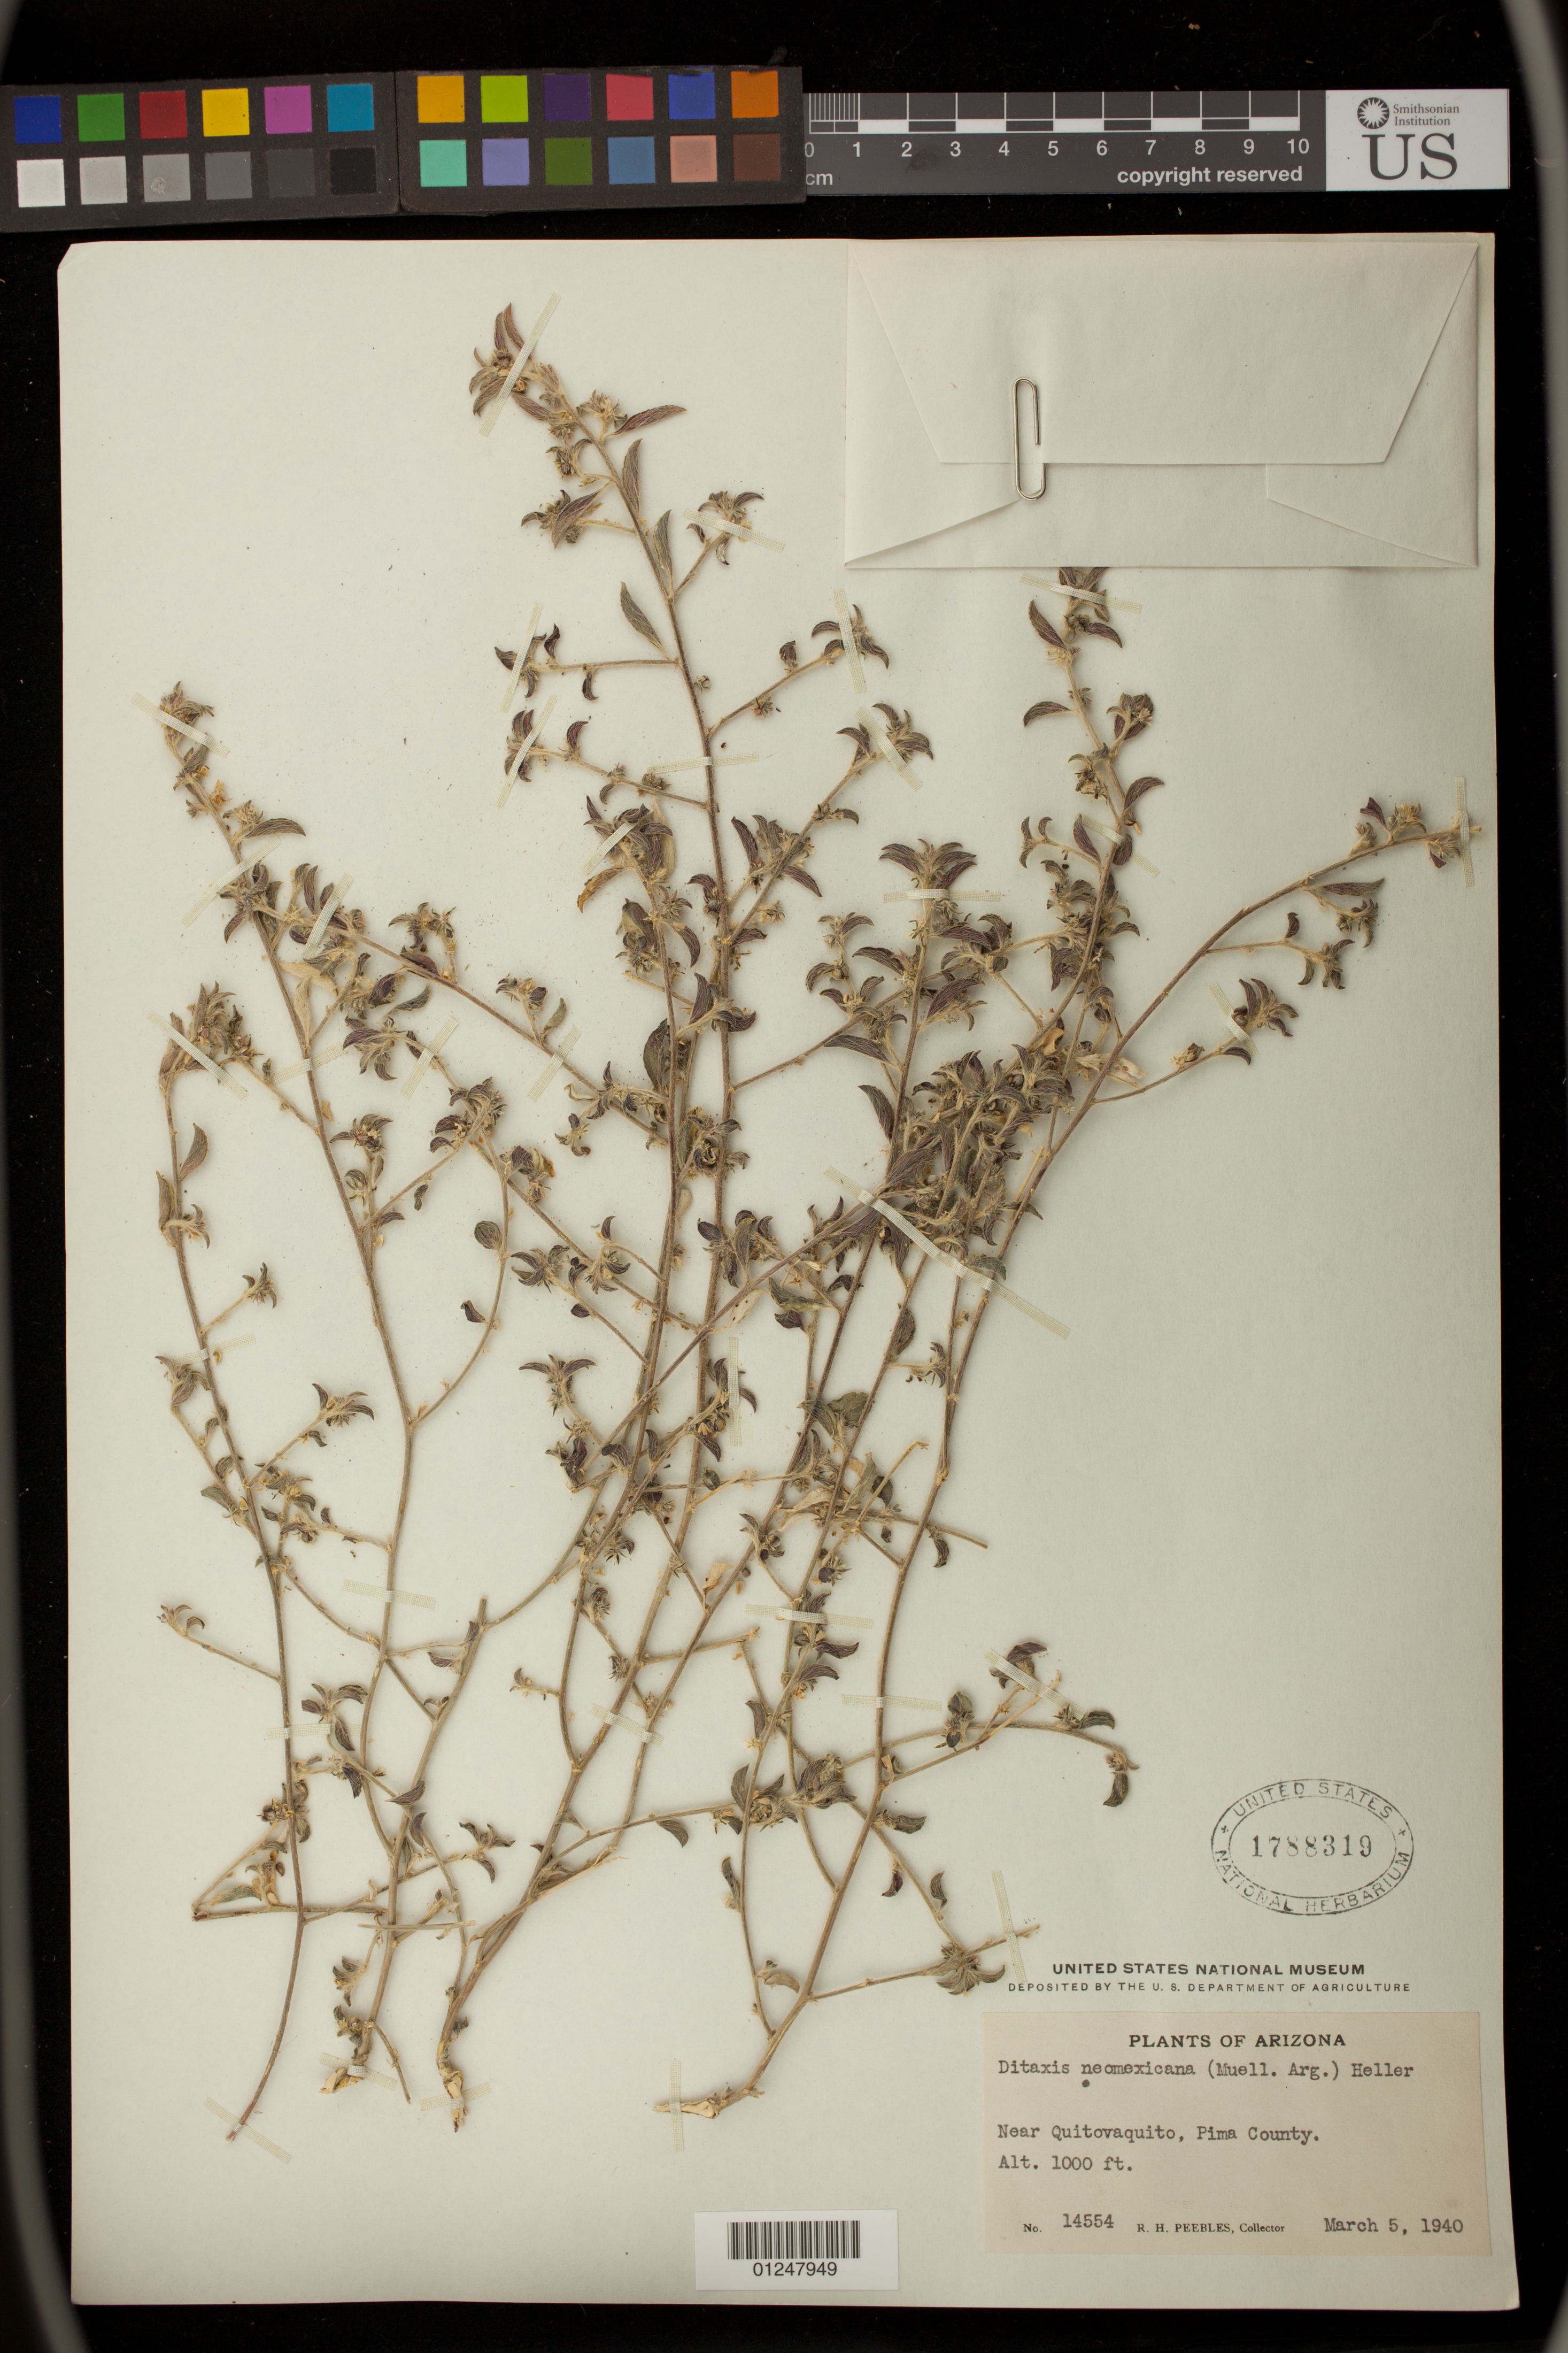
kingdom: Plantae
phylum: Tracheophyta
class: Magnoliopsida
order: Malpighiales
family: Euphorbiaceae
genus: Argythamnia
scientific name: Argythamnia serrata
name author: (Torr.) Müll. Arg.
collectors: R. H. Peebles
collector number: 14554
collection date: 1940-03-05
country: United States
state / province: Arizona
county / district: Pima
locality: Near Quitovaquito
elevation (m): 305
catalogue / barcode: US 1788319